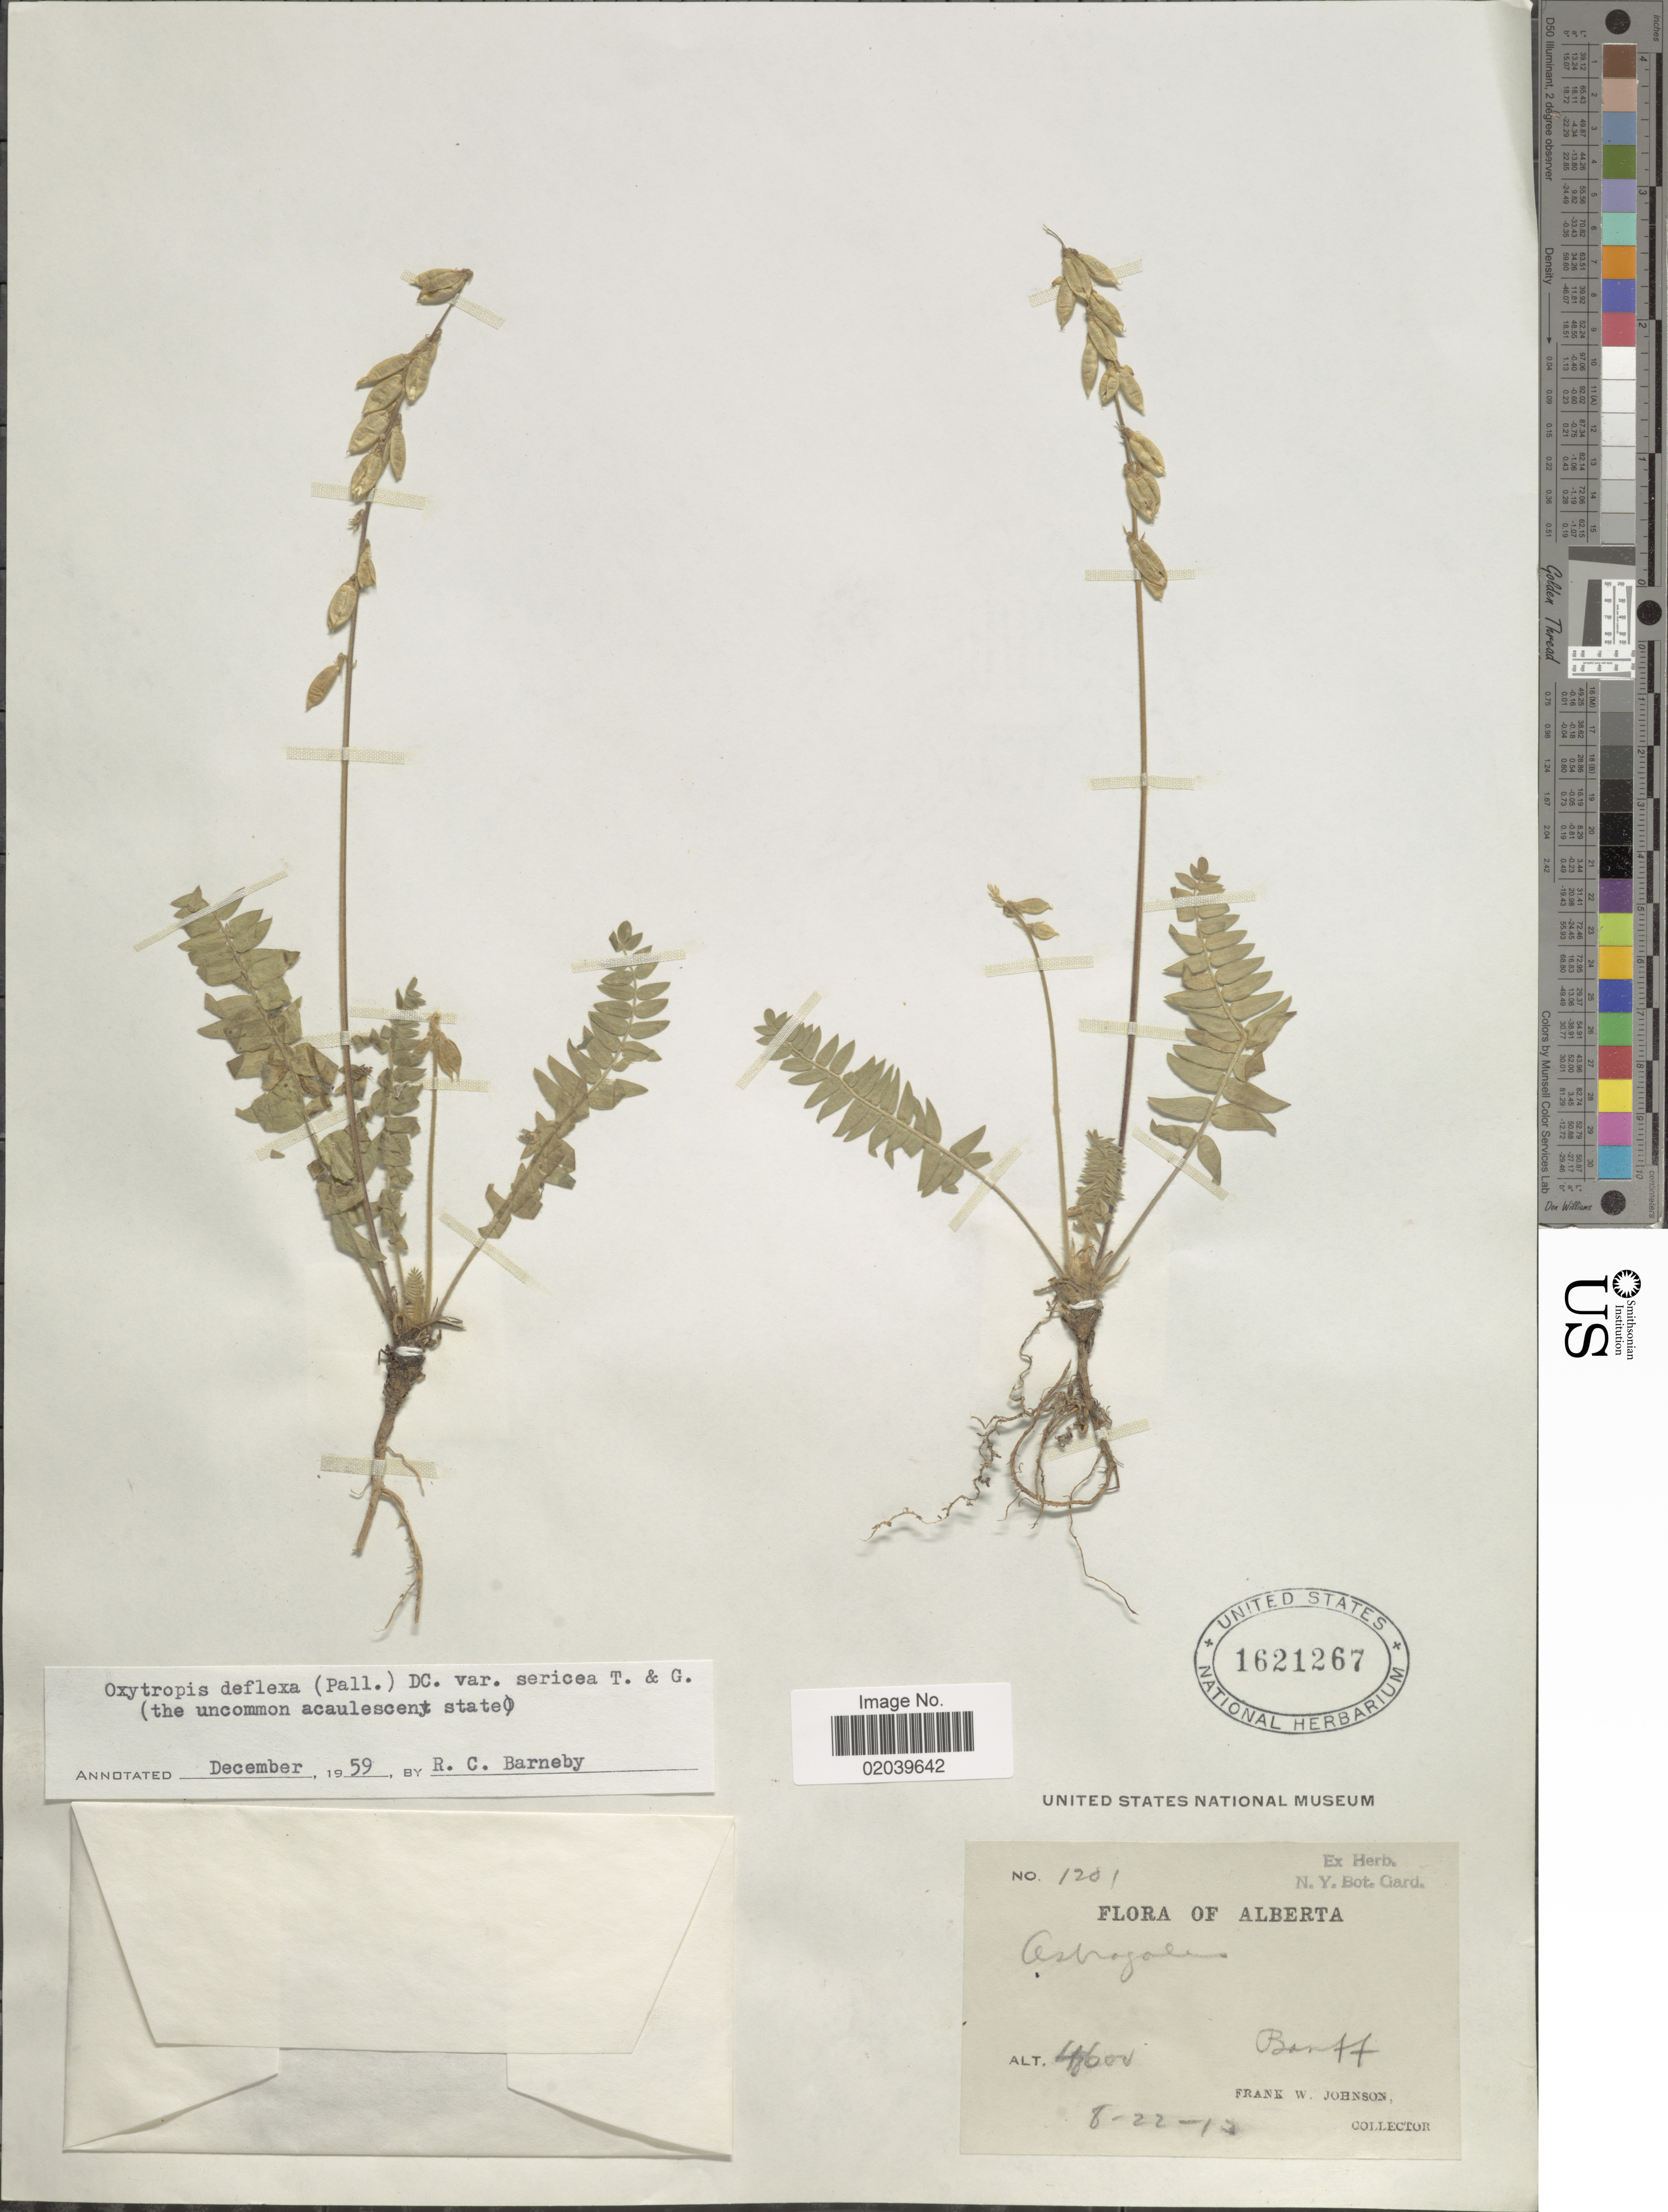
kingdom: Plantae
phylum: Tracheophyta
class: Magnoliopsida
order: Fabales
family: Fabaceae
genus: Oxytropis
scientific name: Oxytropis deflexa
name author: (Pall.) DC.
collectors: F. W. Johnson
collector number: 1201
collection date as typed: Transcribed d/m/y: 22/8/13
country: Canada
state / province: Alberta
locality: Banff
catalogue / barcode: US 1621267